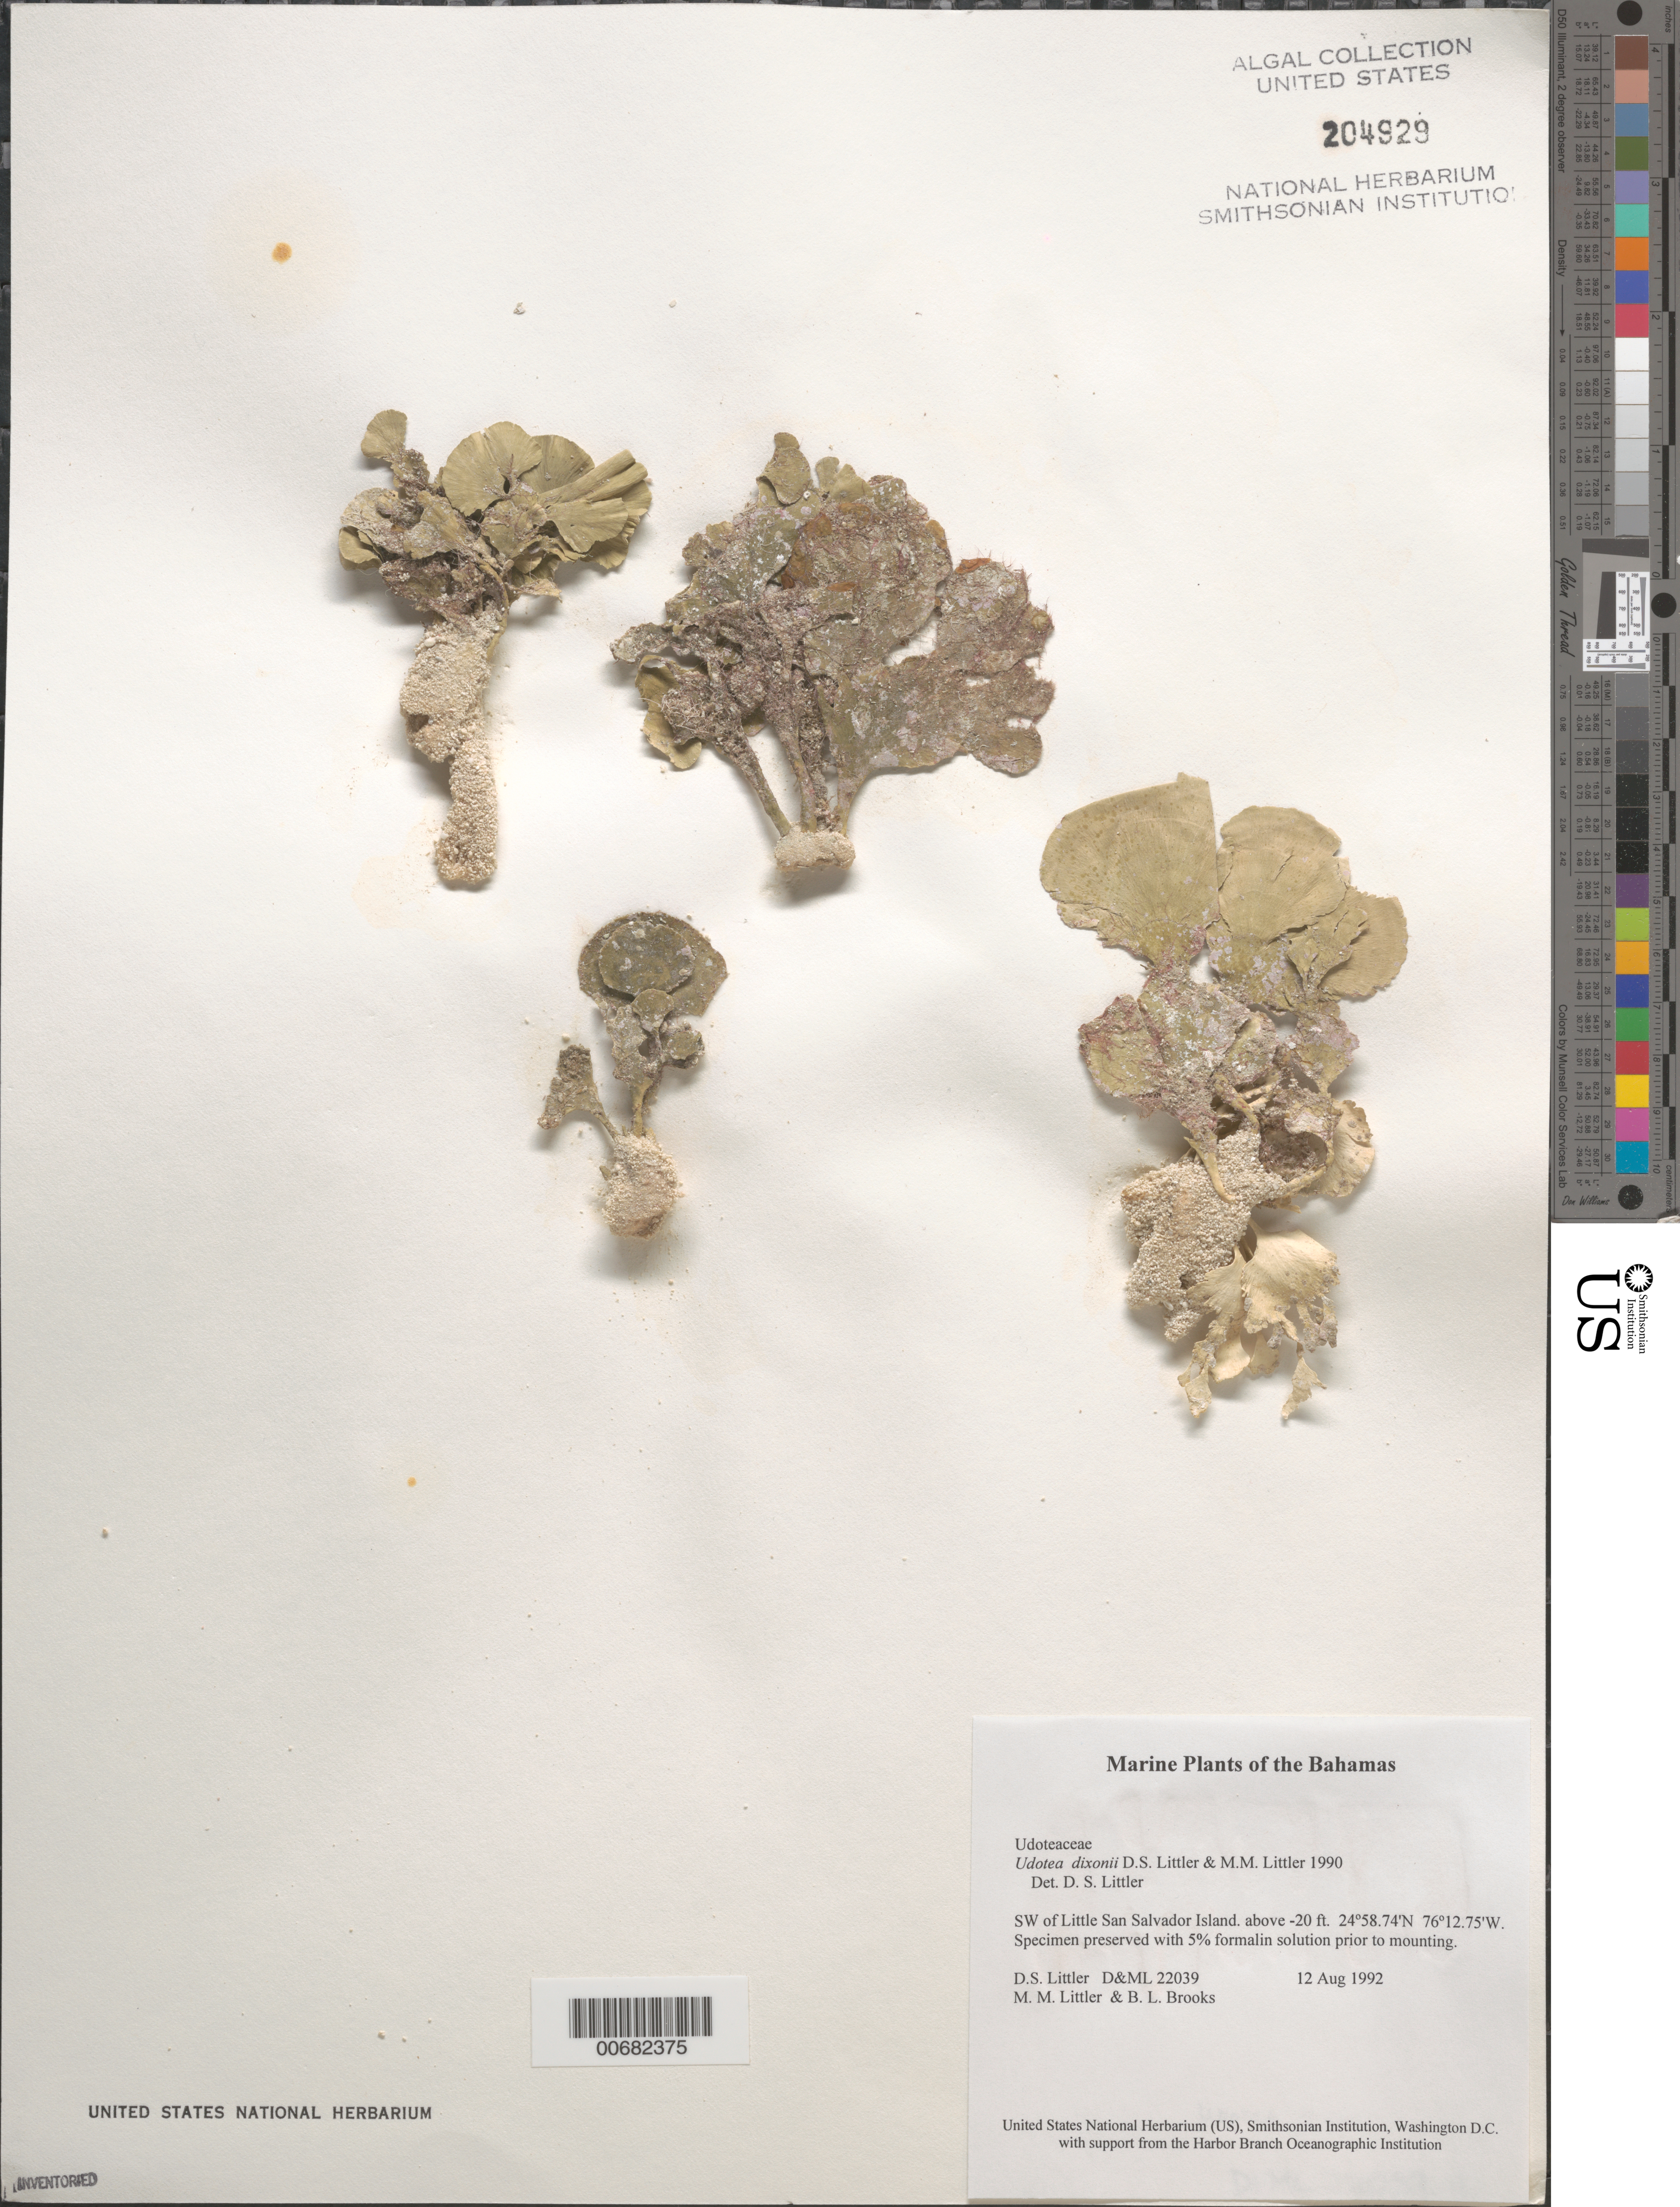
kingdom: Plantae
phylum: Chlorophyta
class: Ulvophyceae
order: Bryopsidales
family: Udoteaceae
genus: Udotea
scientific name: Udotea dixonii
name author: D.S. Littler & Littler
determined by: Littler, D. S.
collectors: D. S. Littler, M. M. Littler & B. Brooks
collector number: D&ML 22039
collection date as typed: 12 Aug 1992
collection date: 1992-08-12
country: Bahamas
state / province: San Salvador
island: Little San Salvador Island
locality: Southwest of Little San Salvador Island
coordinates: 24 58.74' N, 76 12.75' W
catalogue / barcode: US 204929